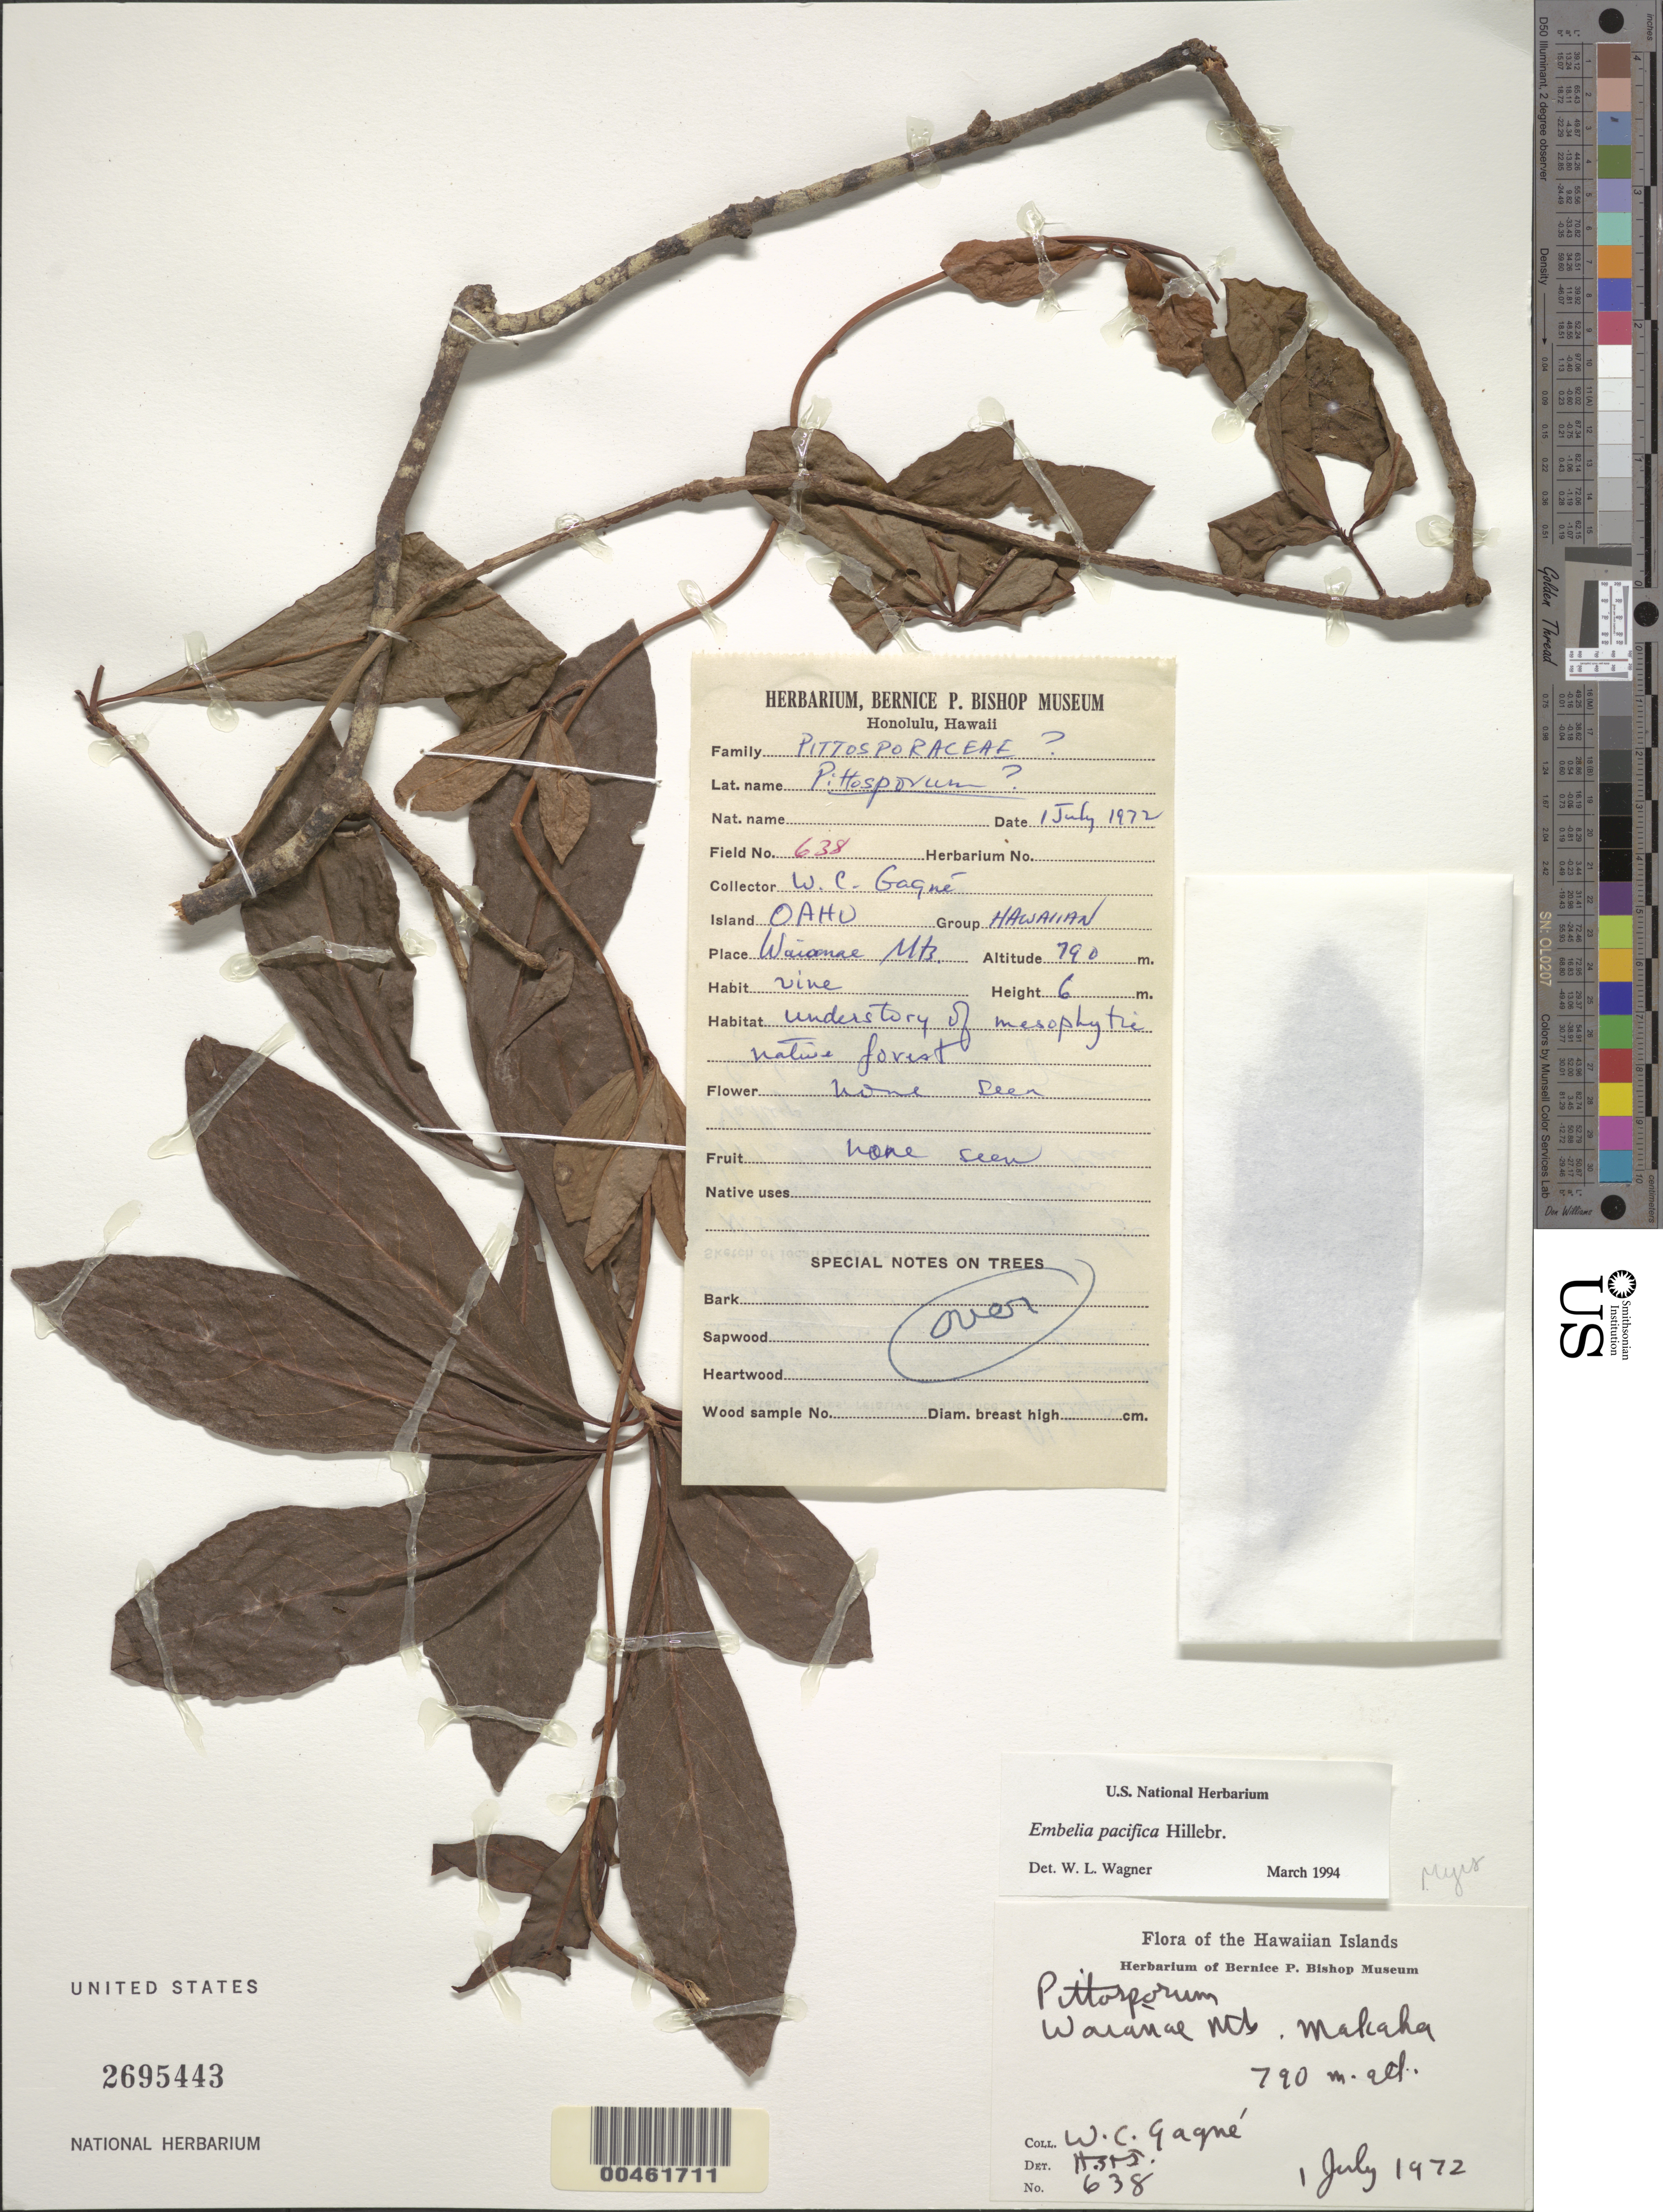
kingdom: Plantae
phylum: Tracheophyta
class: Magnoliopsida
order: Ericales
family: Primulaceae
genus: Embelia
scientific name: Embelia pacifica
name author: Hillebr.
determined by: Wagner, W. L., (BOT), Smithsonian Institution - National Museum of Natural History (UNITED STATES)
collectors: W. Gagne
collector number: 638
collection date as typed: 1 Jul 1972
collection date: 1972-07-01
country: United States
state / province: Hawaii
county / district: Honolulu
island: Oahu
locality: Waianae Moutains, Makaha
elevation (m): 790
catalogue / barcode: US 2695443